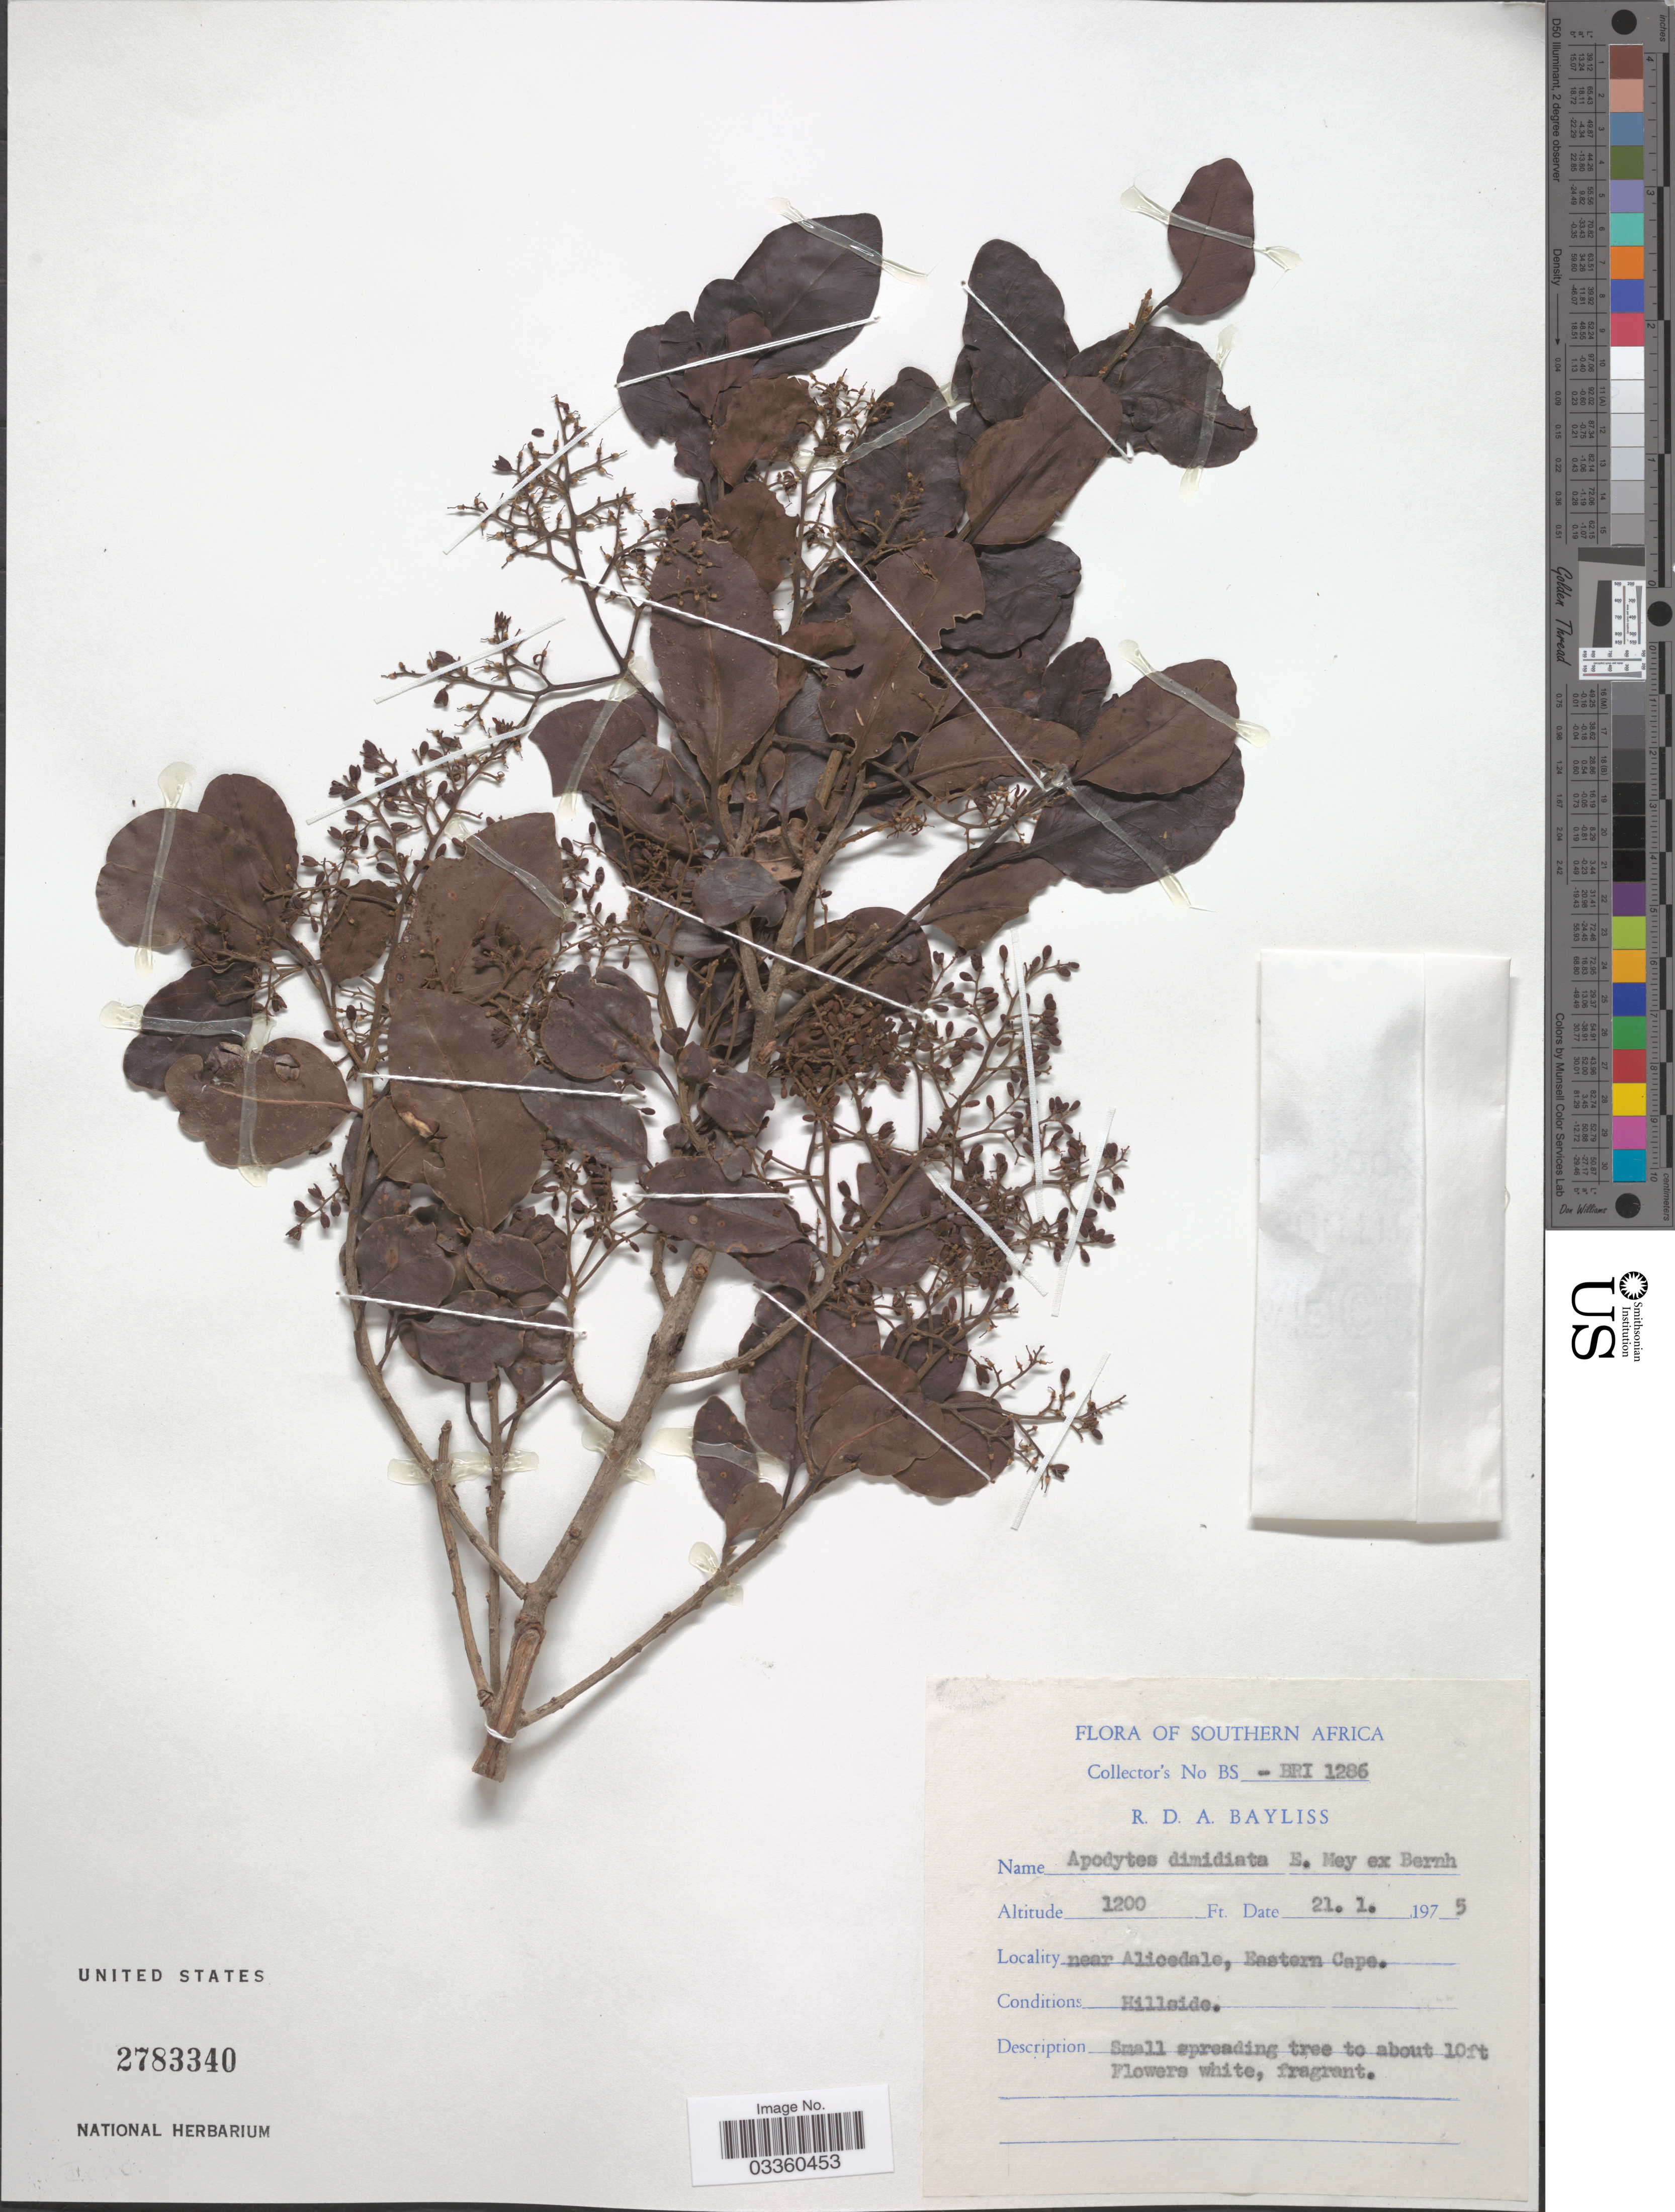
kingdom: Plantae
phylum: Tracheophyta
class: Magnoliopsida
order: Metteniusales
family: Metteniusaceae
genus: Apodytes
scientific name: Apodytes dimidiata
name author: E. Mey. ex Arn.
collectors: R. Bayliss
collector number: BS-BRI 1286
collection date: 1975-01-21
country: South Africa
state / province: Eastern Cape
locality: Southern Africa, near Alicedale, Eastern Cape.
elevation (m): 366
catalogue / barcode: US 2783340